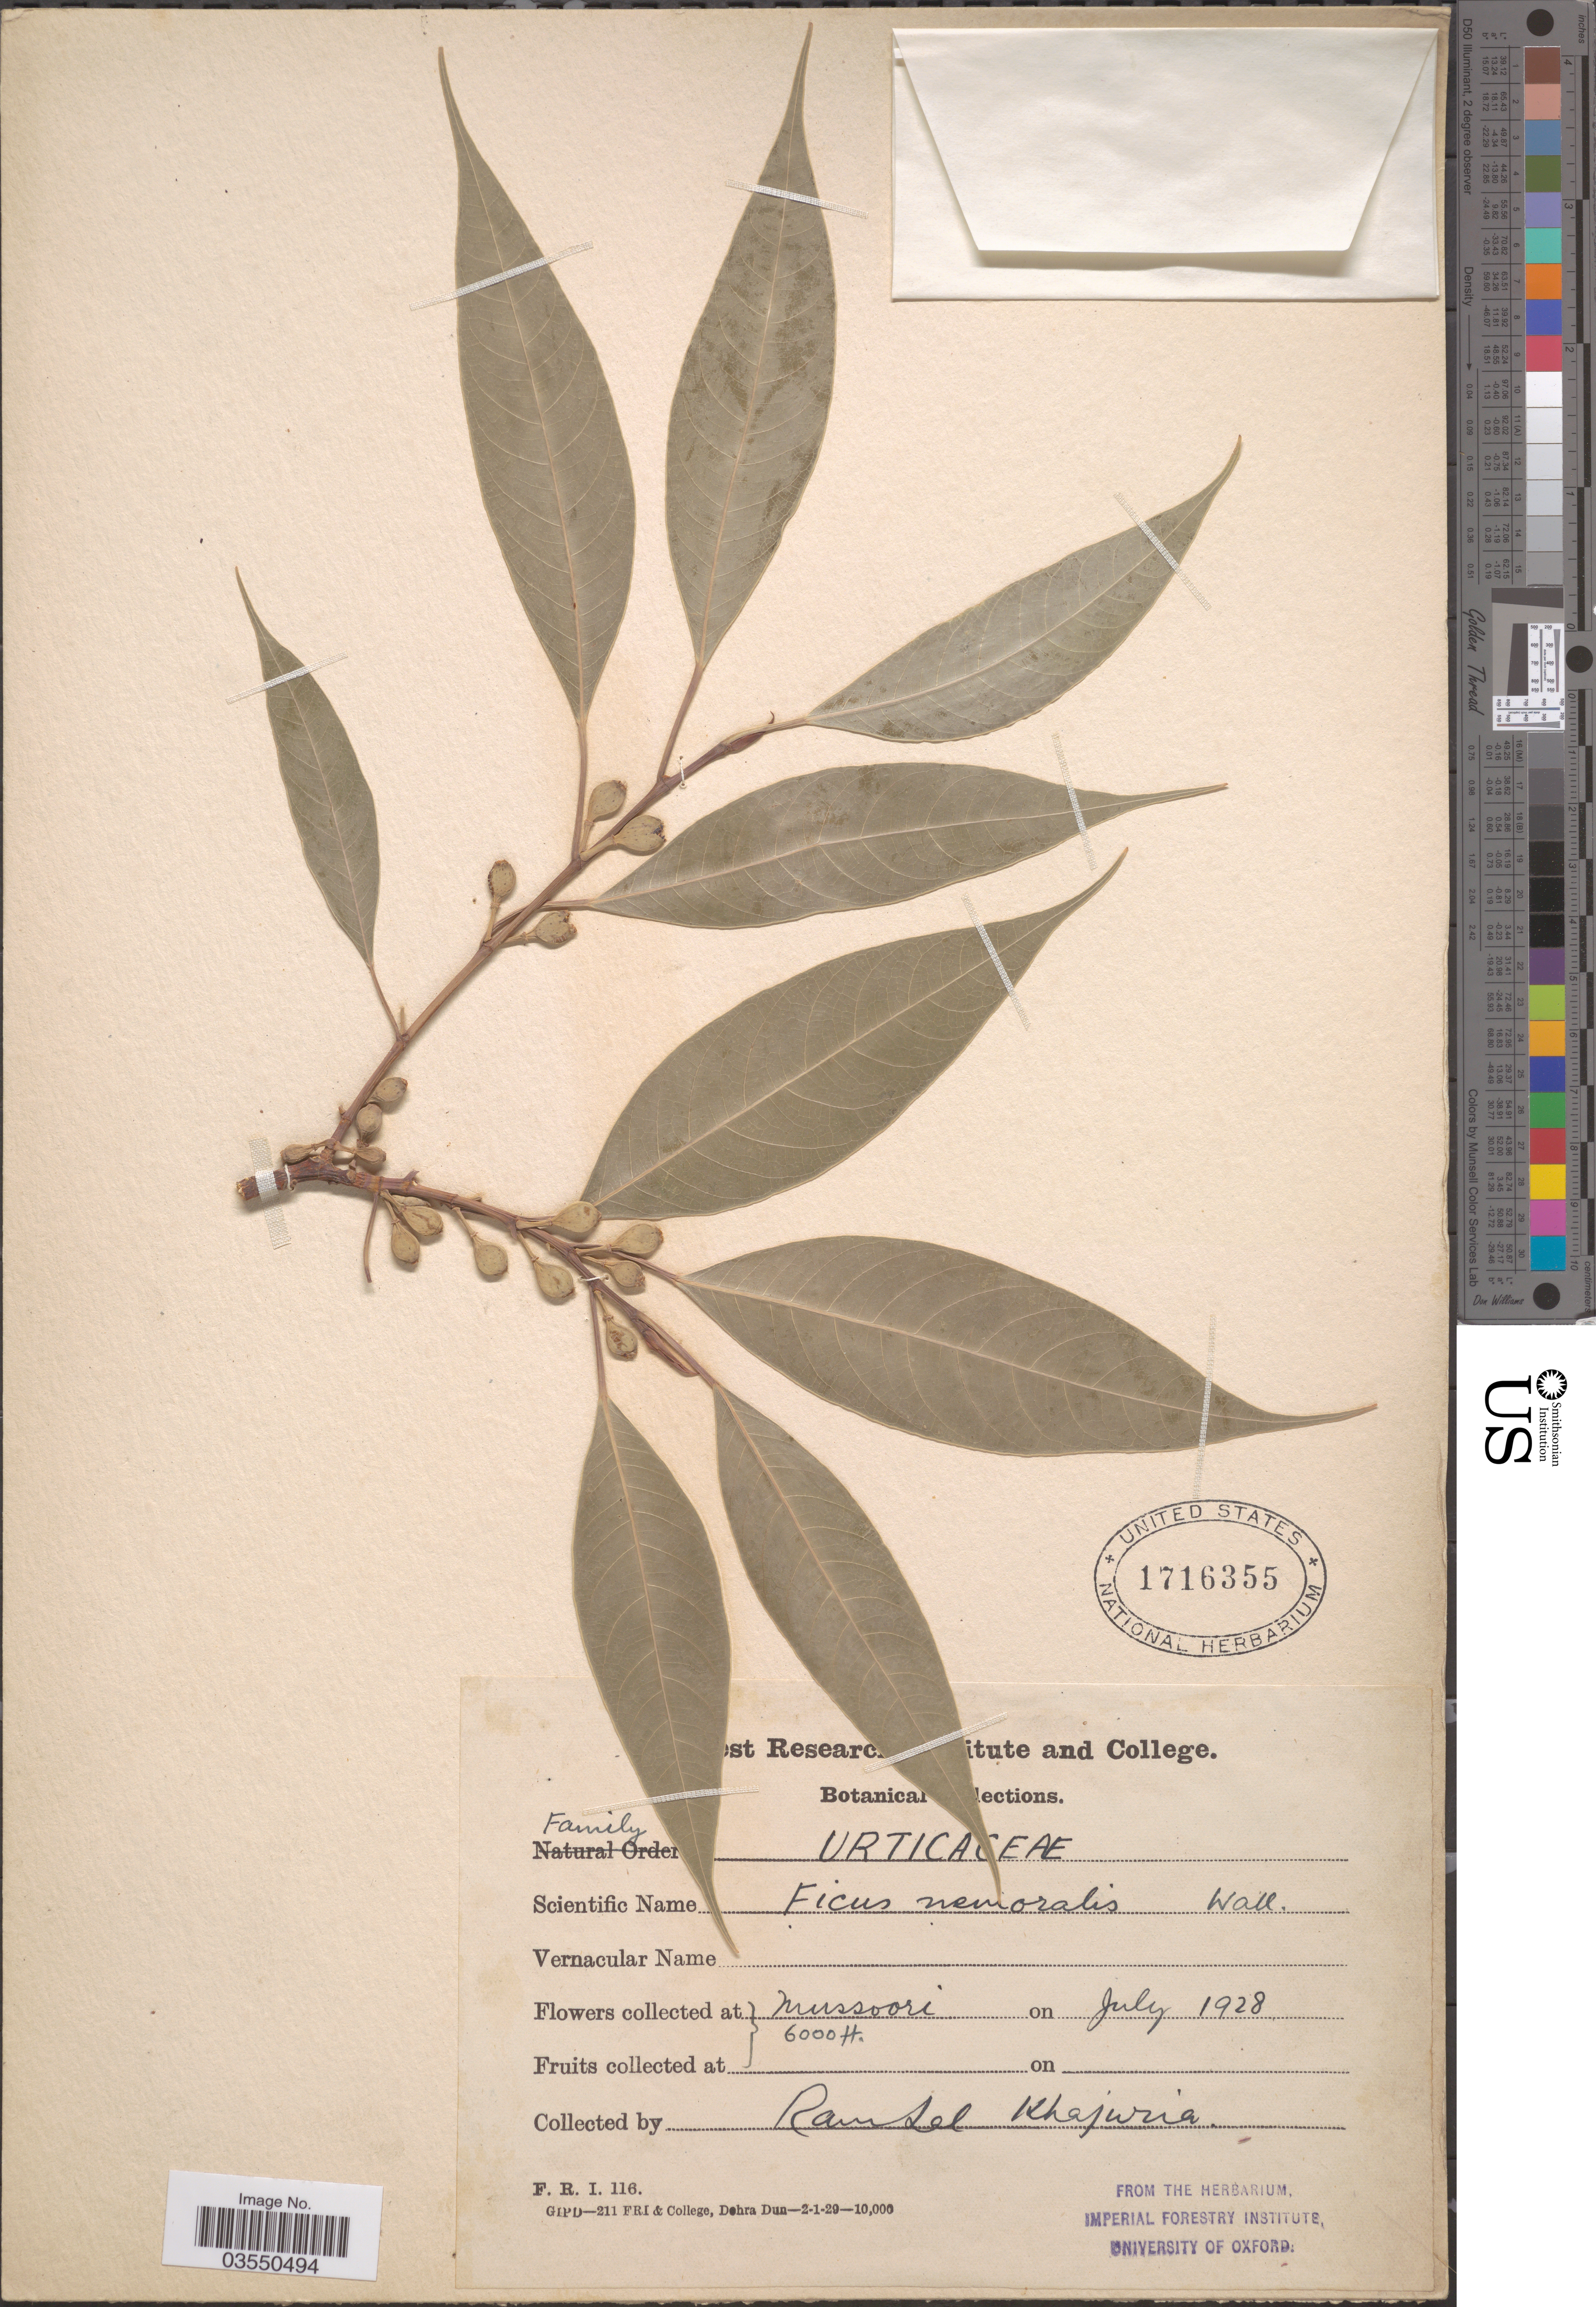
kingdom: Plantae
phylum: Tracheophyta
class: Magnoliopsida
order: Rosales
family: Moraceae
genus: Ficus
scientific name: Ficus neriifolia var. nemoralis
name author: (Wall. ex Miq.) Corner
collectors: R. Khajuria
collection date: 1928-07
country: India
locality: Mussoori.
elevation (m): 1829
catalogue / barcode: US 1716355